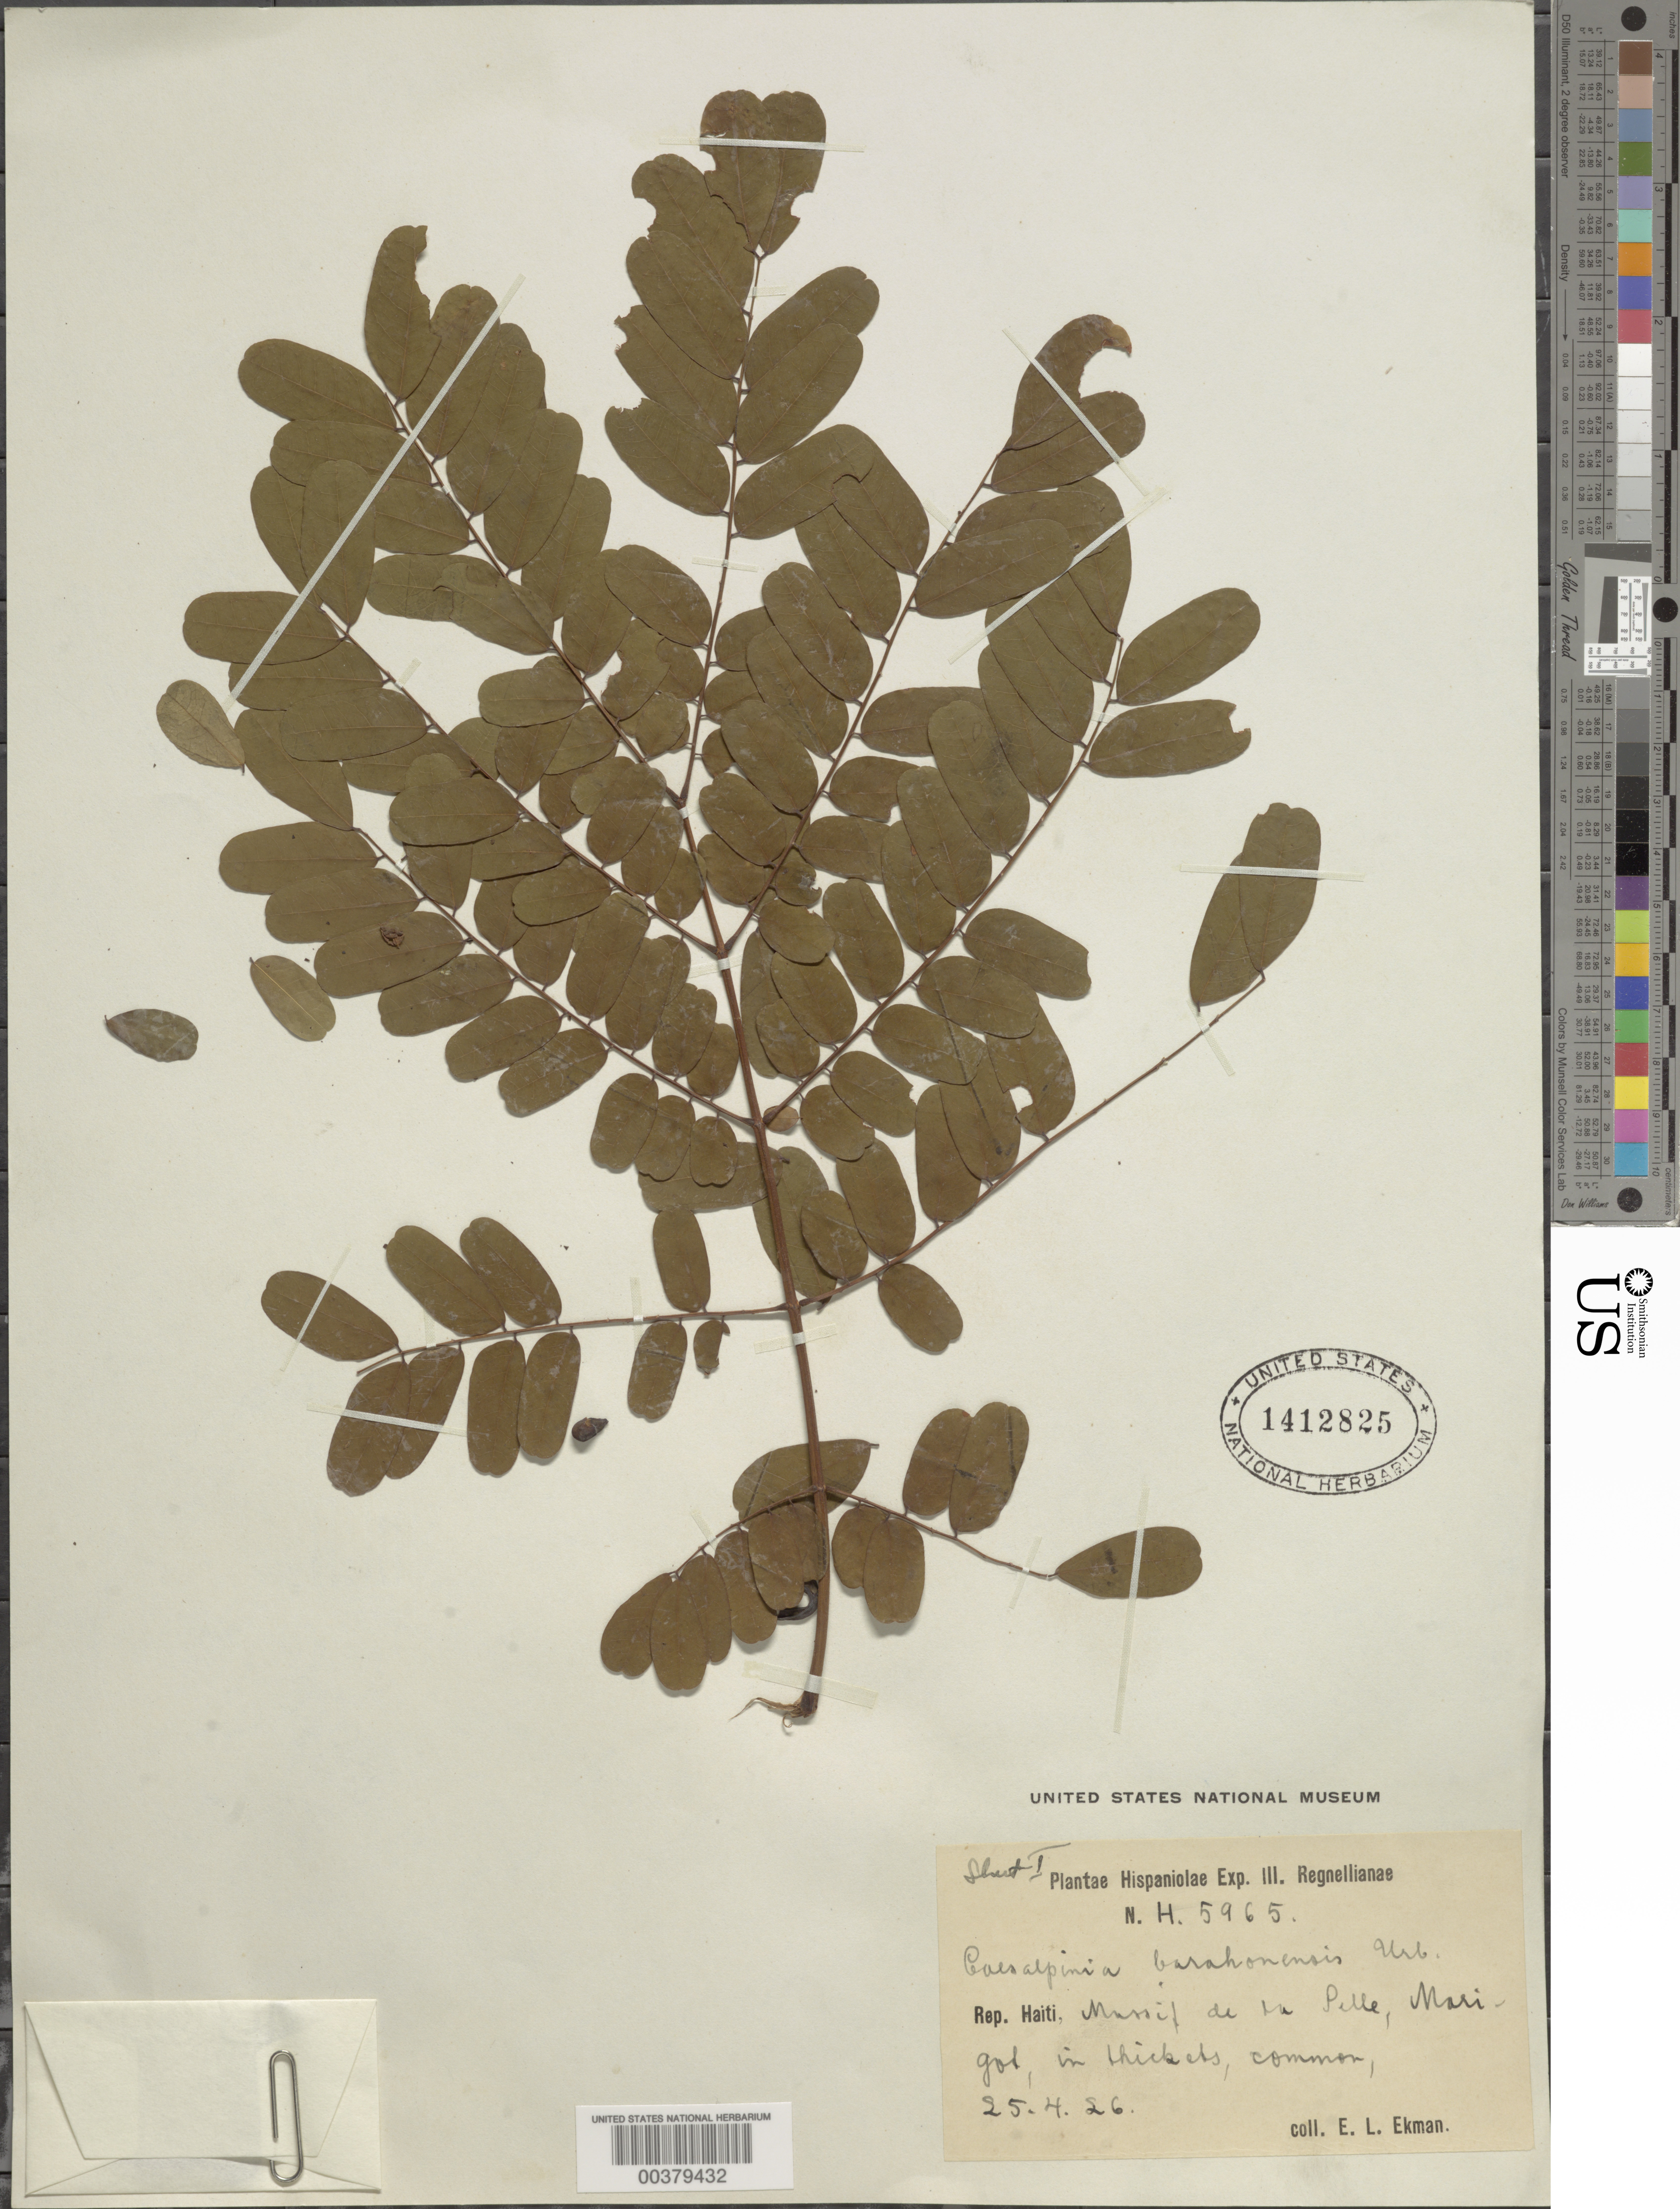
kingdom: Plantae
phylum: Tracheophyta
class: Magnoliopsida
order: Fabales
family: Fabaceae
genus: Caesalpinia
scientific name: Caesalpinia barahonensis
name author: Urb.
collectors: E. L. Ekman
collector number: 5965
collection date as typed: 25 Apr 1926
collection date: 1926-04-25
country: Haiti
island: Hispaniola Island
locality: Massif de la pelle, marigot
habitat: Thickets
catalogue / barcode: US 1412825